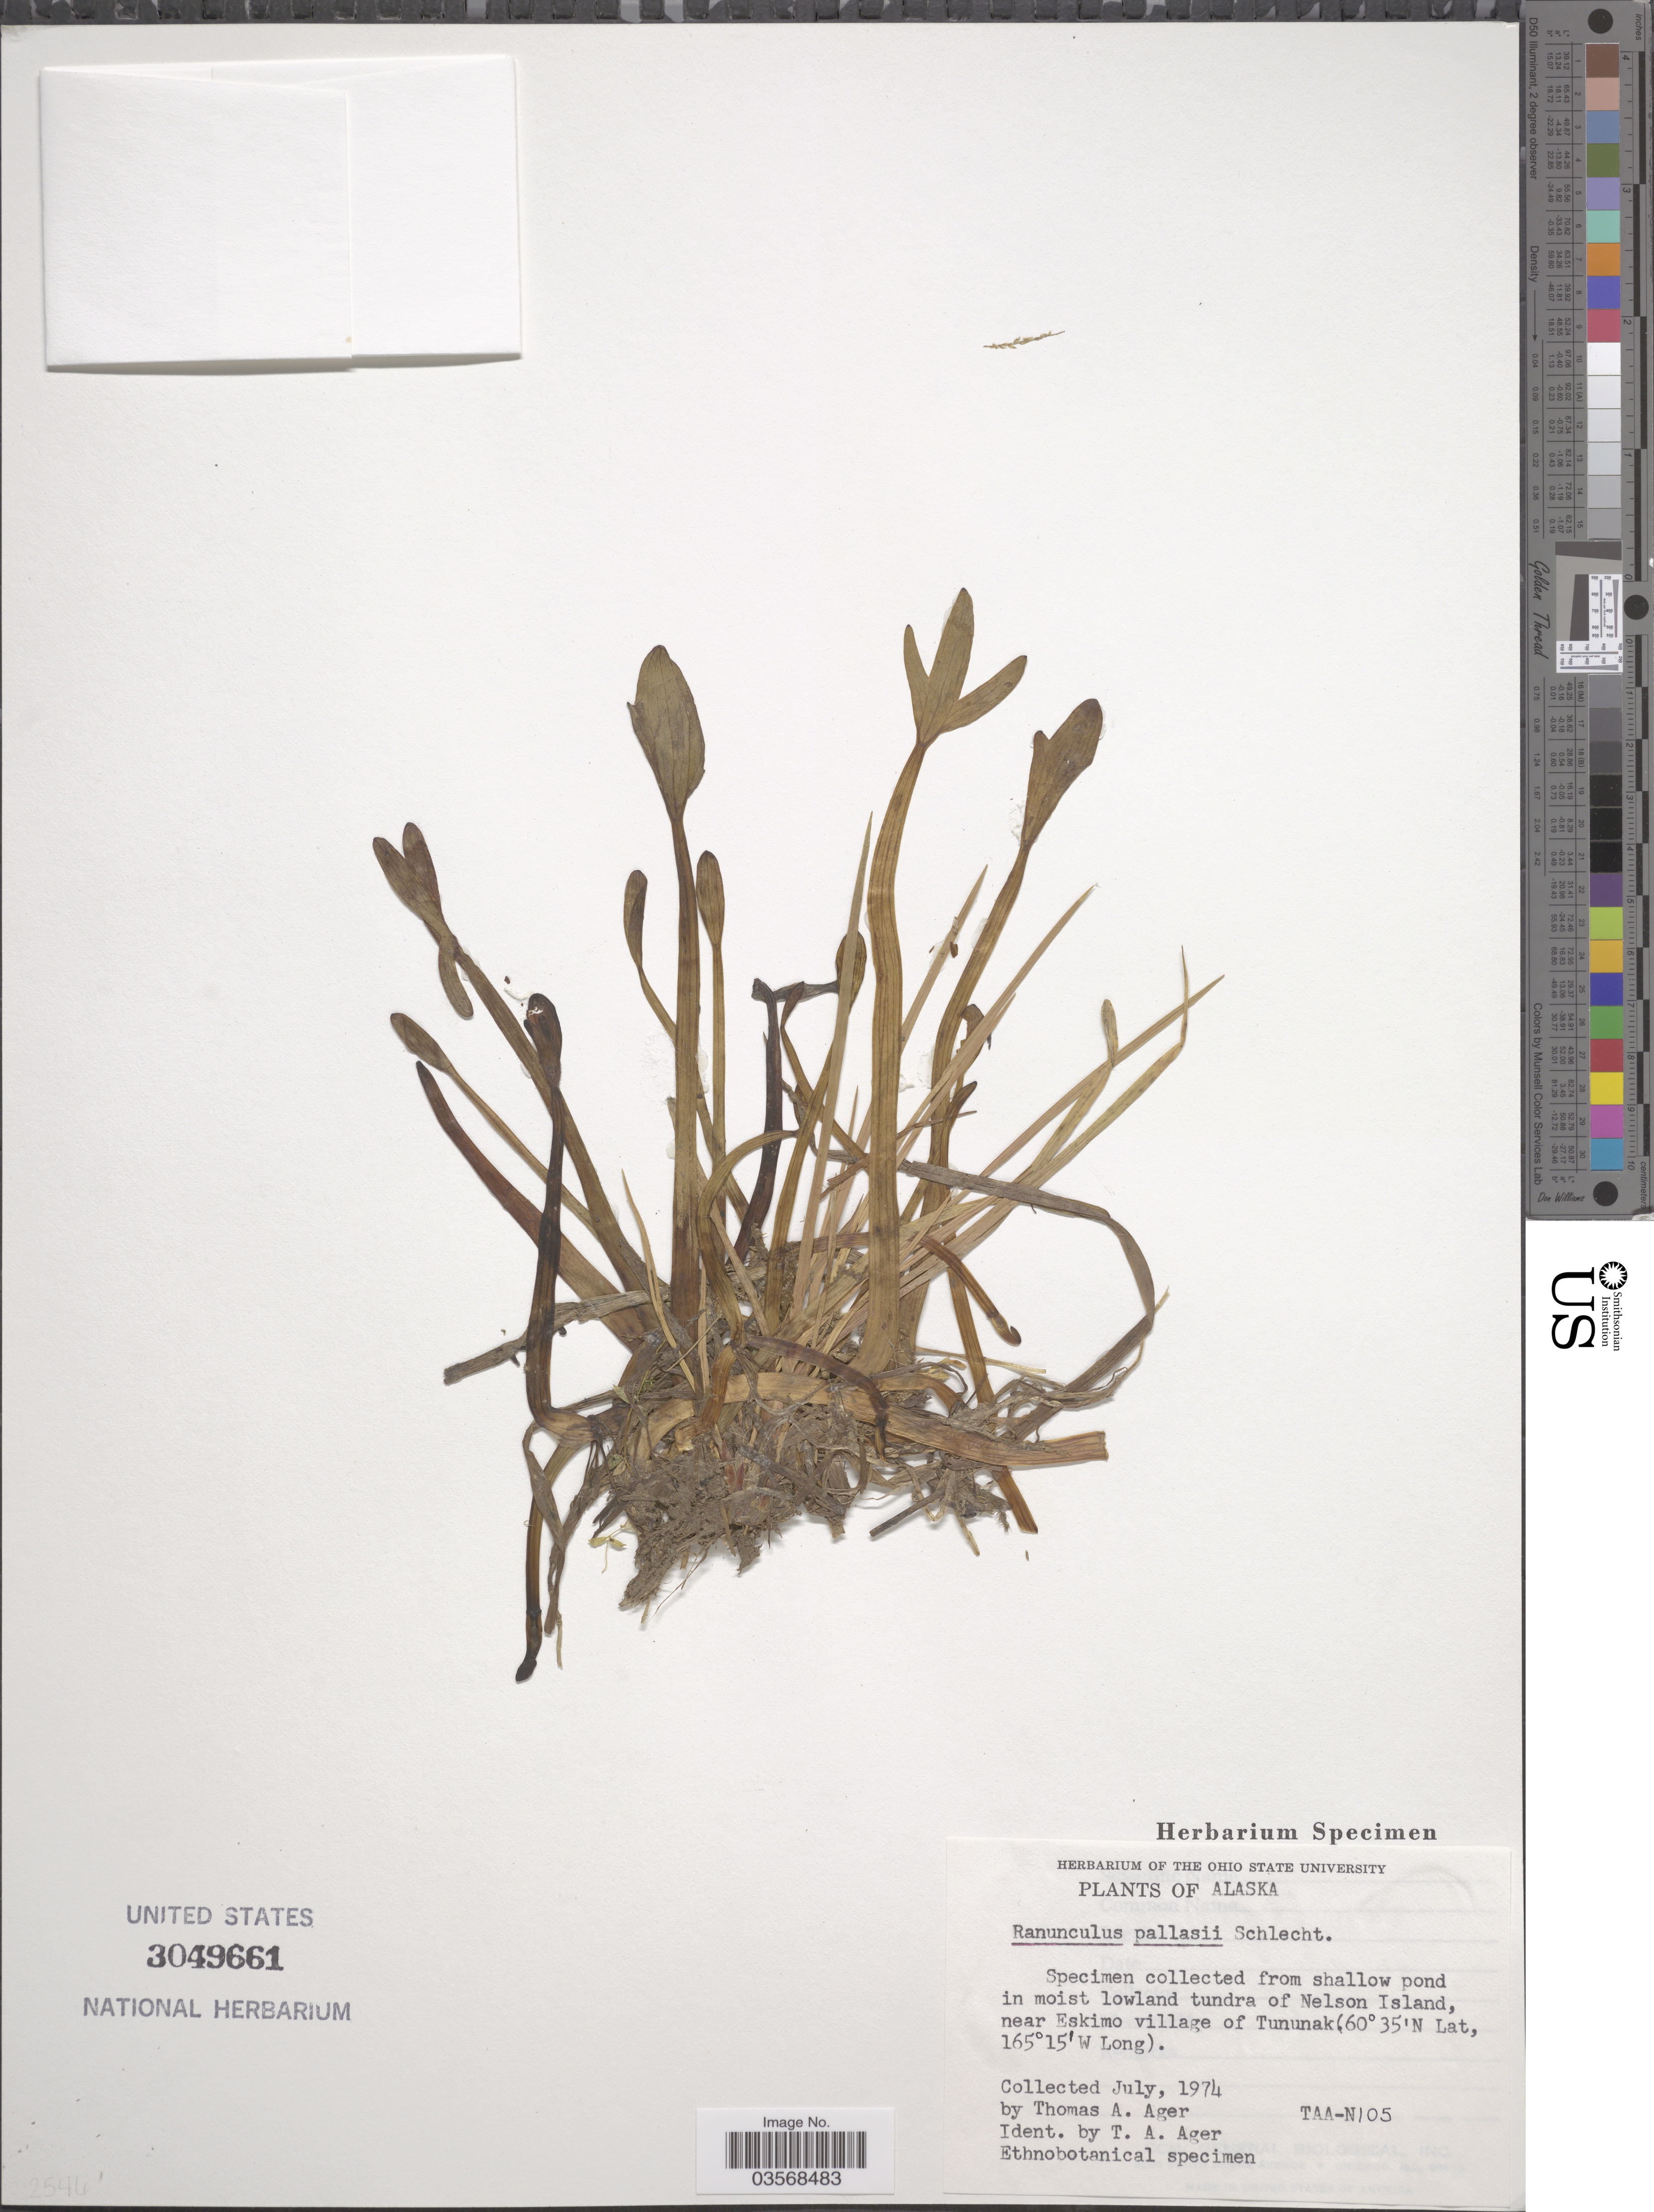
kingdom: Plantae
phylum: Tracheophyta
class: Magnoliopsida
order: Ranunculales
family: Ranunculaceae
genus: Ranunculus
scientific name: Ranunculus pallasii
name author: Schltdl.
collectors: T. A. Ager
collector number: TAA-N105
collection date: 1974-07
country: United States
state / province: Alaska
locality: Tundra of Nelson Island, near Eskimo village of Tununak.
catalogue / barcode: US 3049661